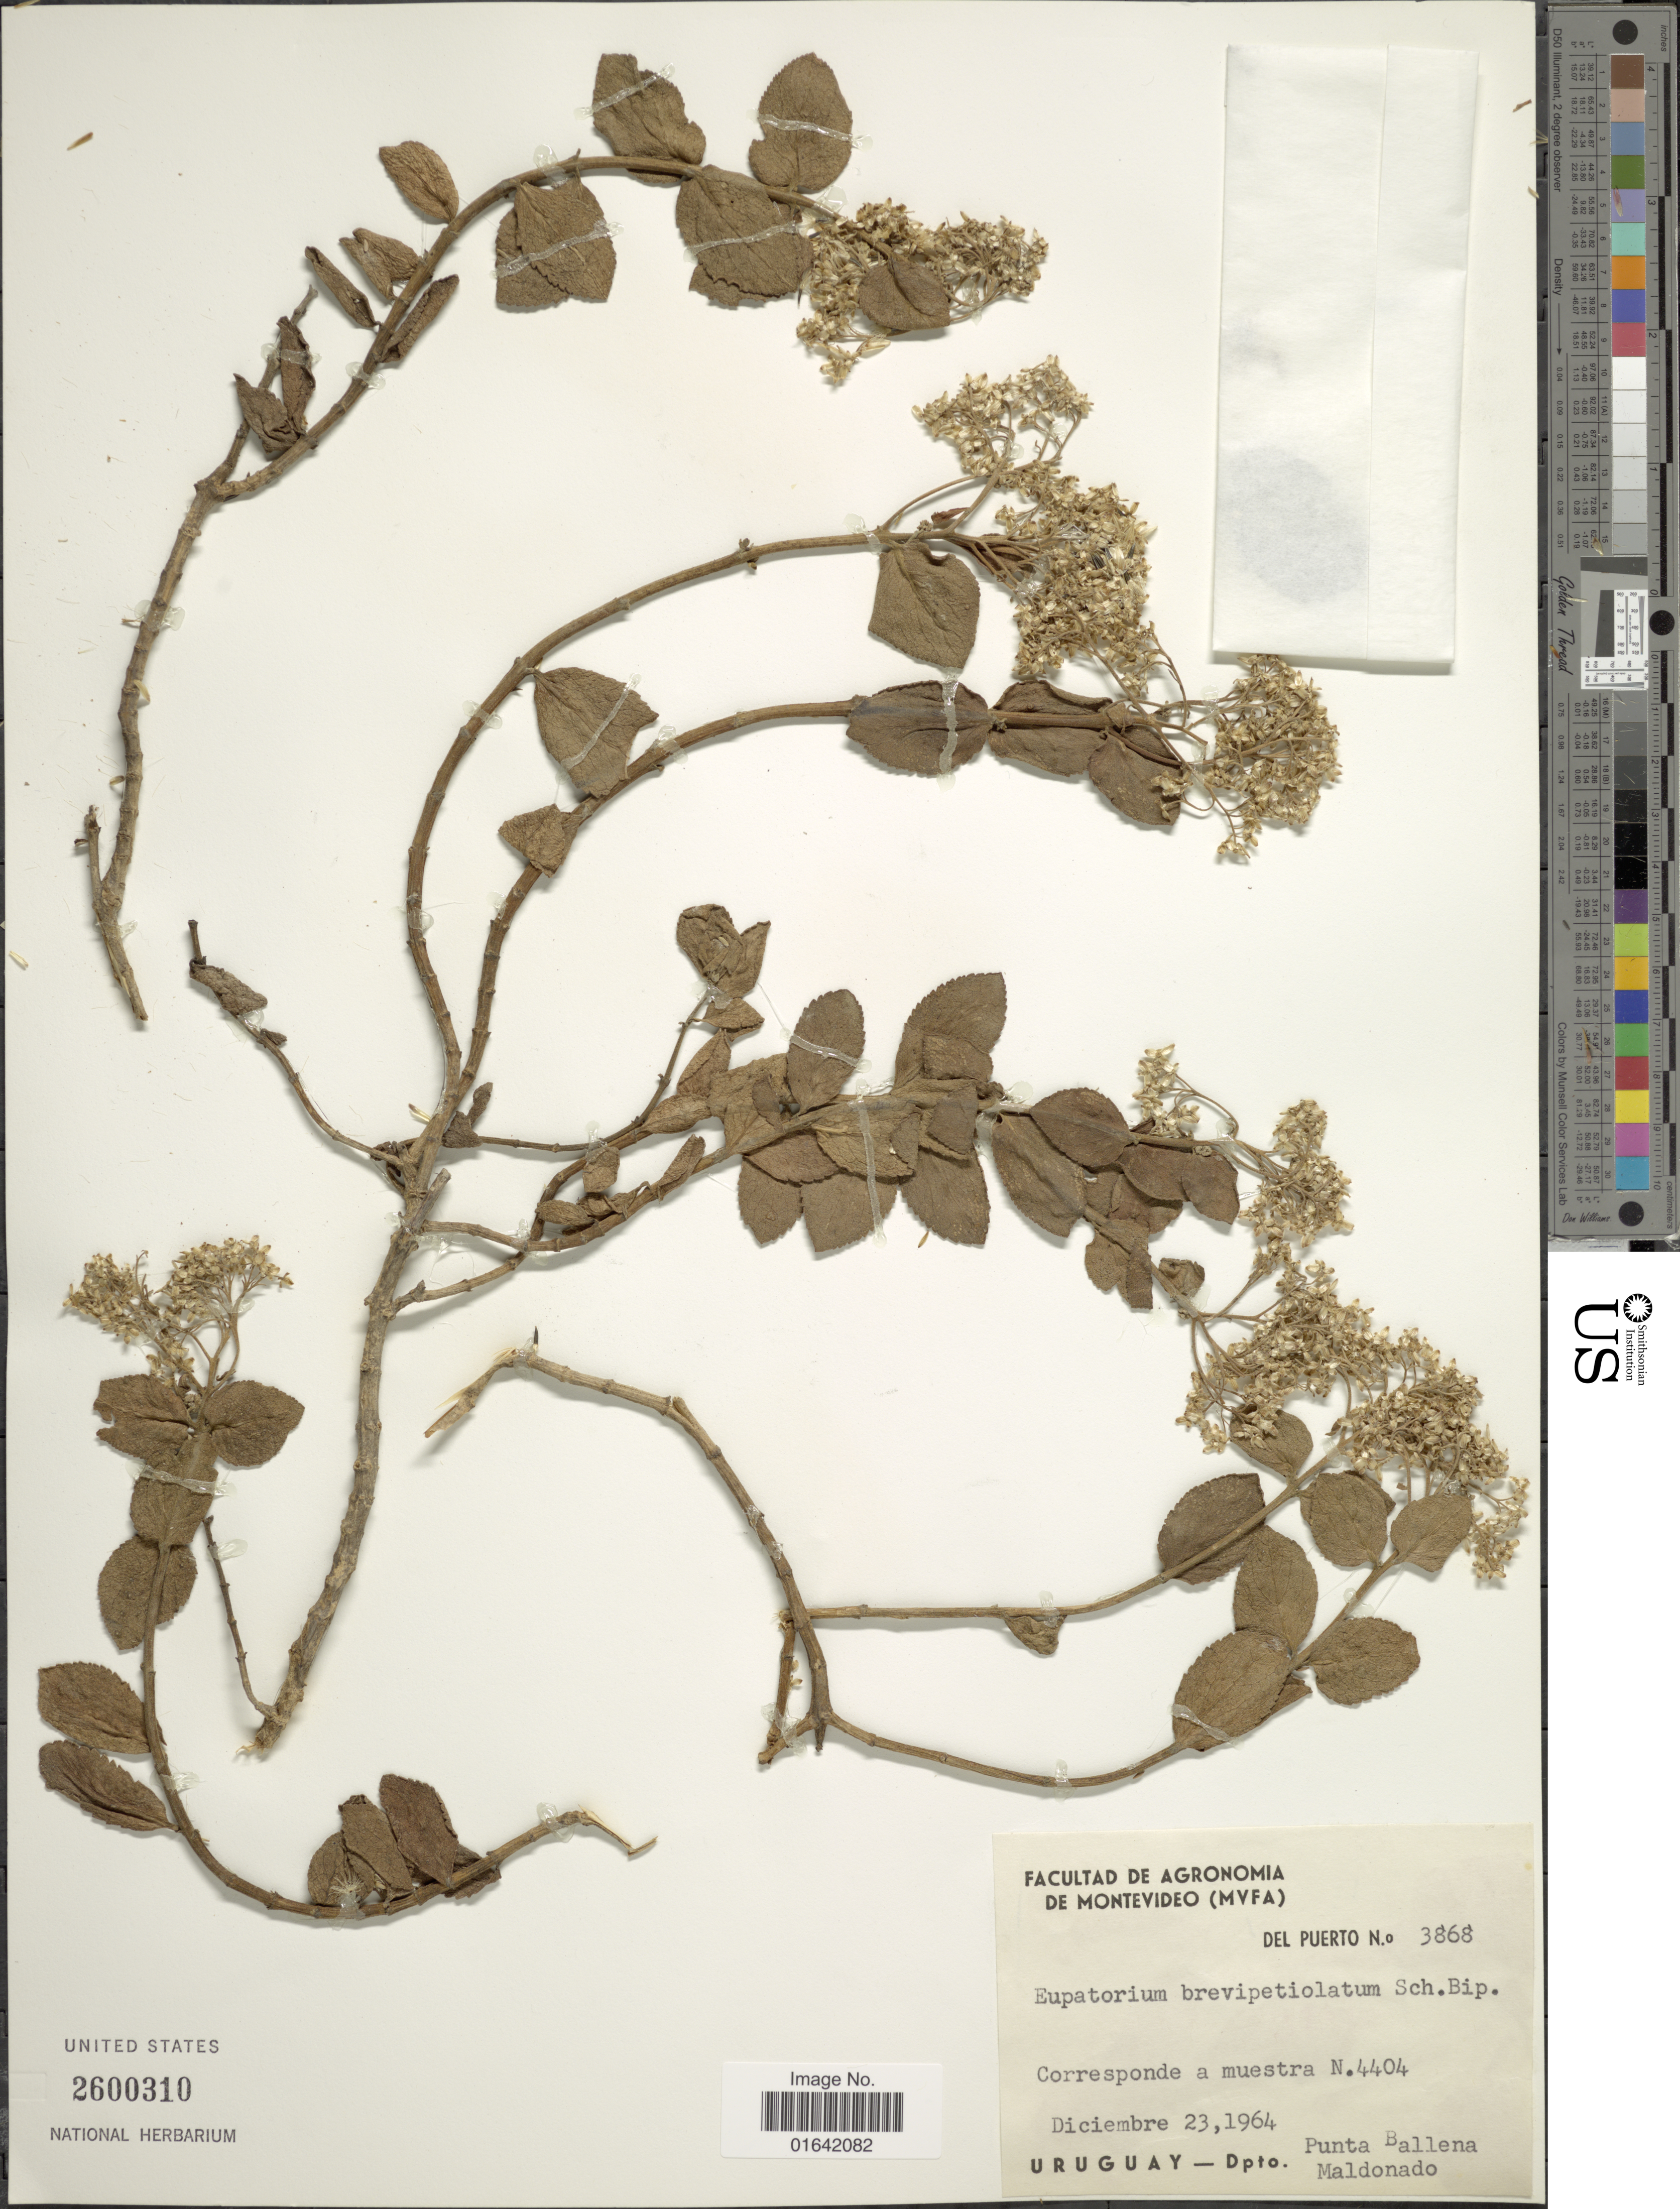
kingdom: Plantae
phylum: Tracheophyta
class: Magnoliopsida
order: Asterales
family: Asteraceae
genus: Grazielia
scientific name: Grazielia brevipetiolatum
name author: Sch. Bip.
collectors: O. Del Puerto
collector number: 3868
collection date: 1964-12-23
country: Uruguay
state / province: Maldonado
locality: Punta Ballena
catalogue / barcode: US 2600310